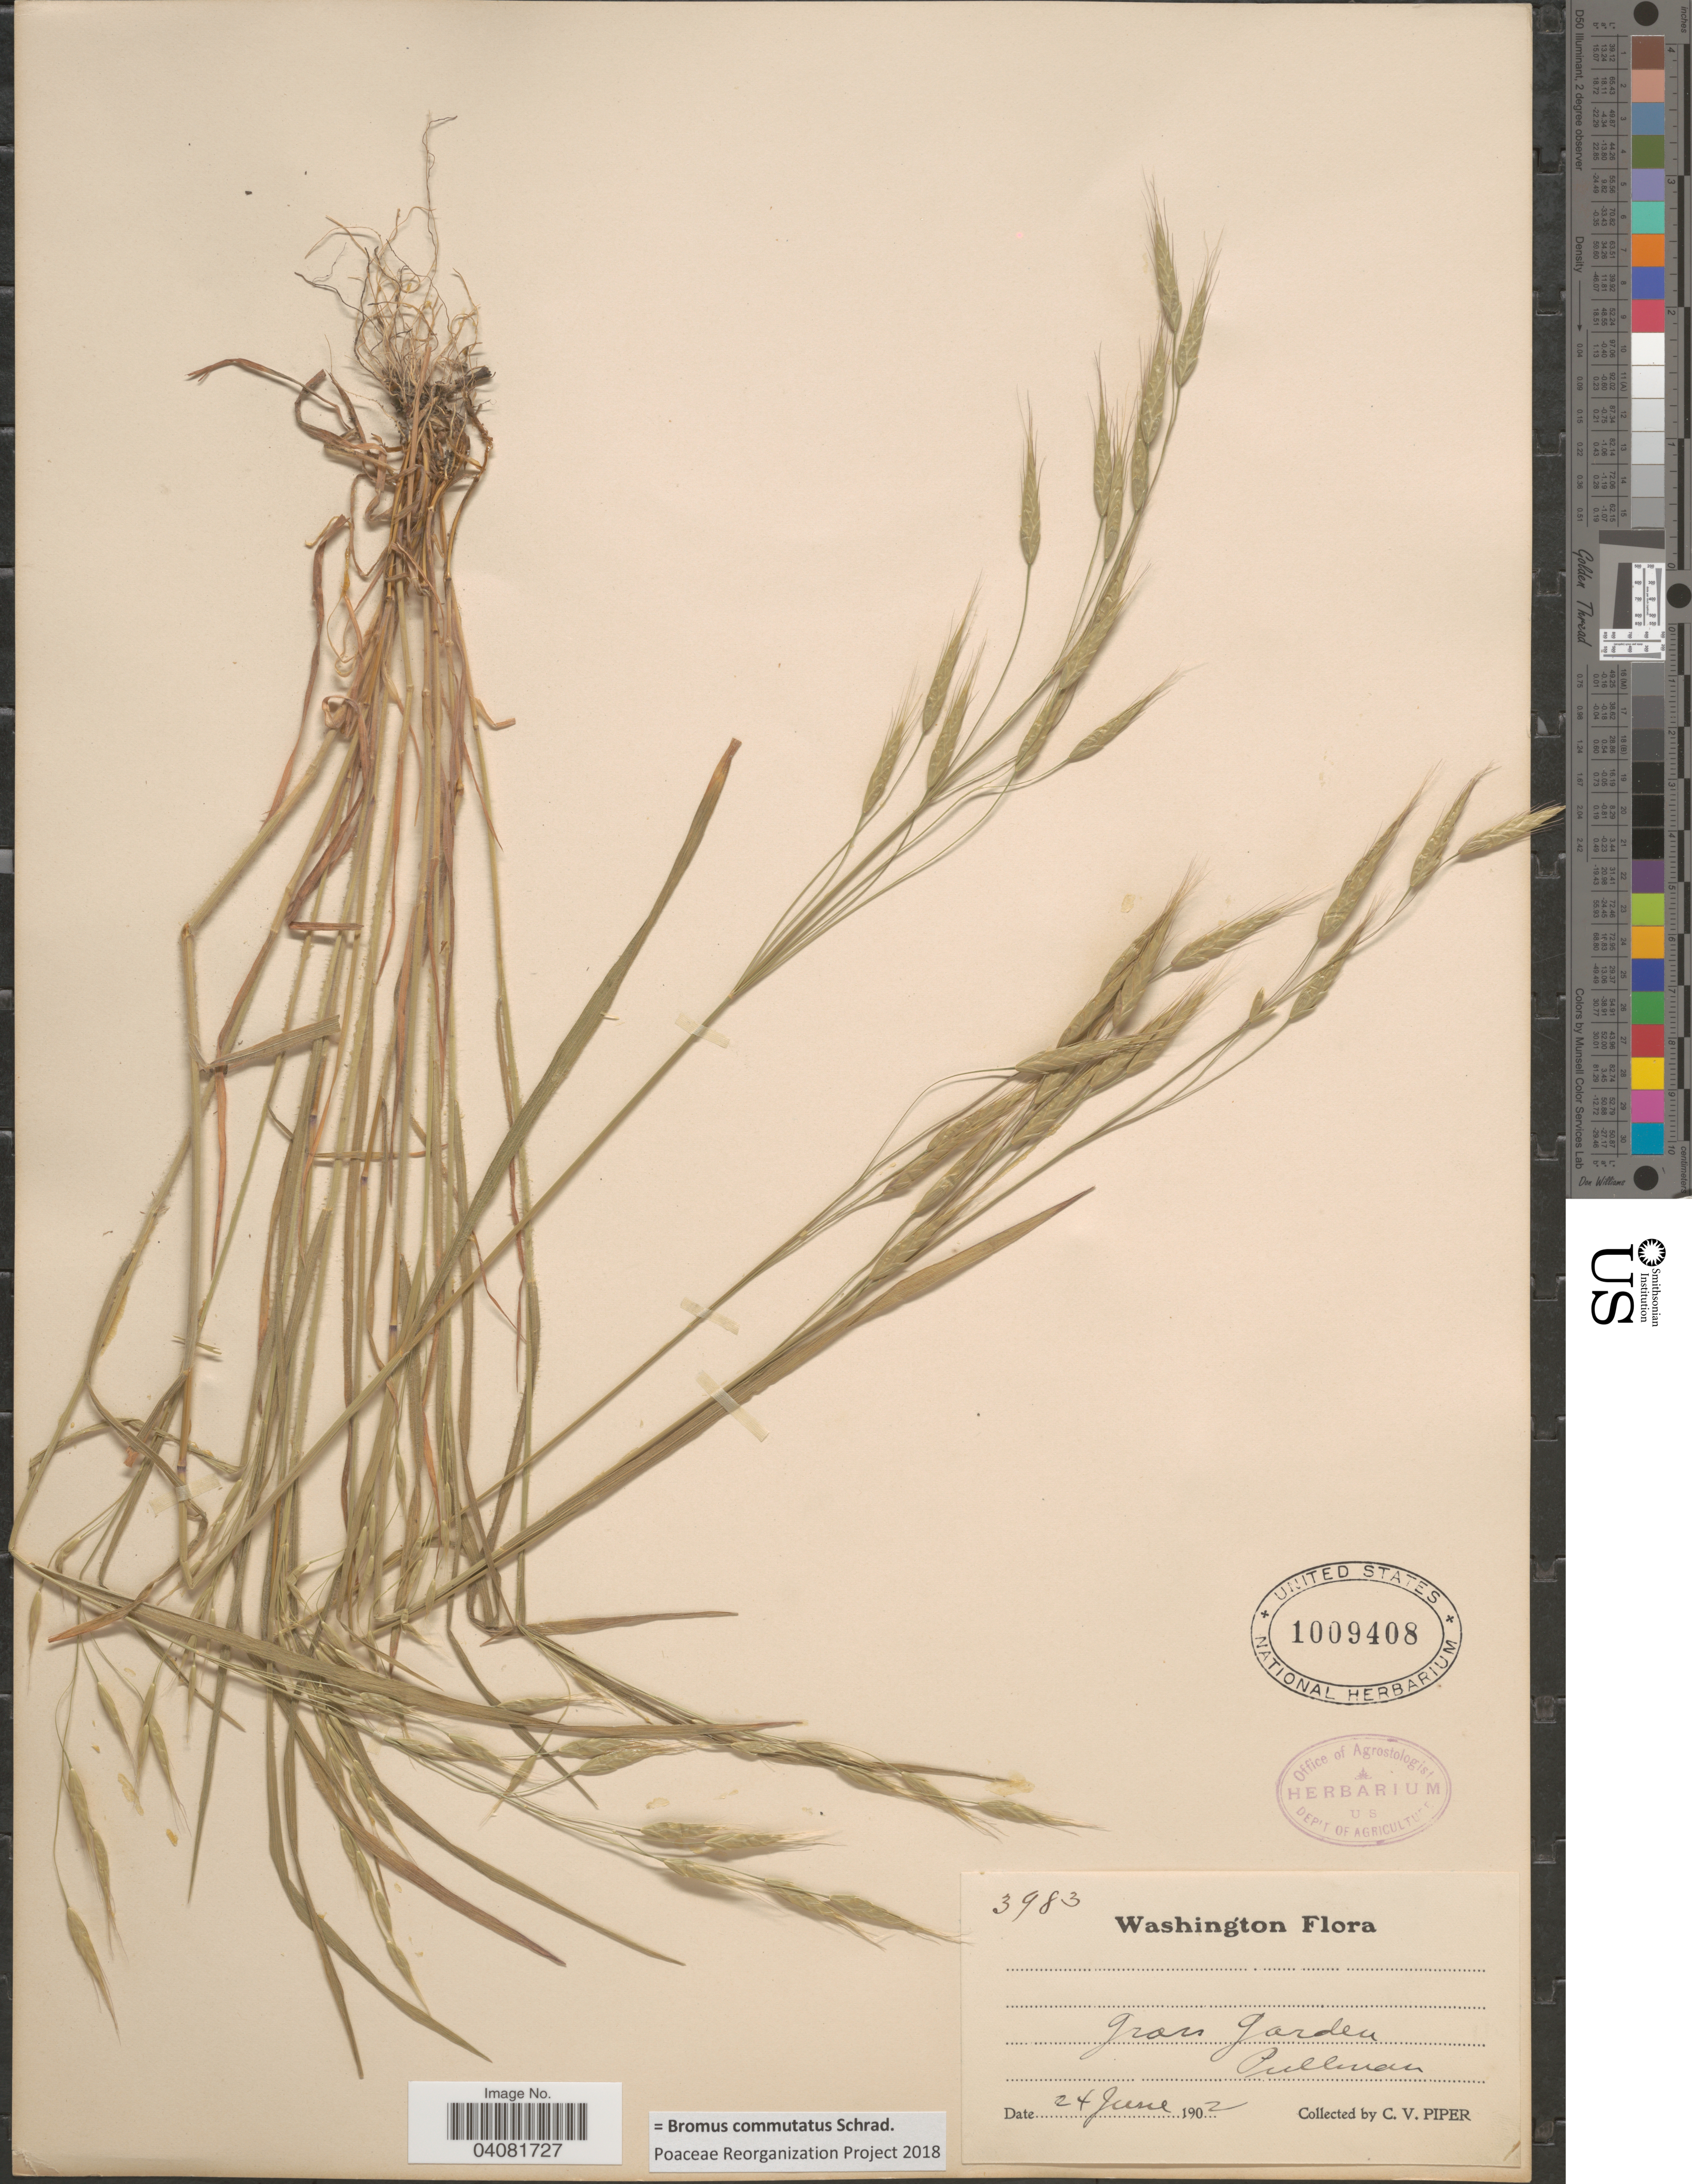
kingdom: Plantae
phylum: Tracheophyta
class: Liliopsida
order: Poales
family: Poaceae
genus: Bromus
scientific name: Bromus commutatus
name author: Schrad.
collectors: C. V. Piper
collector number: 3983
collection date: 1902-06-24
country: United States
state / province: Washington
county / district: Whitman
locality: Pullman.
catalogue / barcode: US 1009408